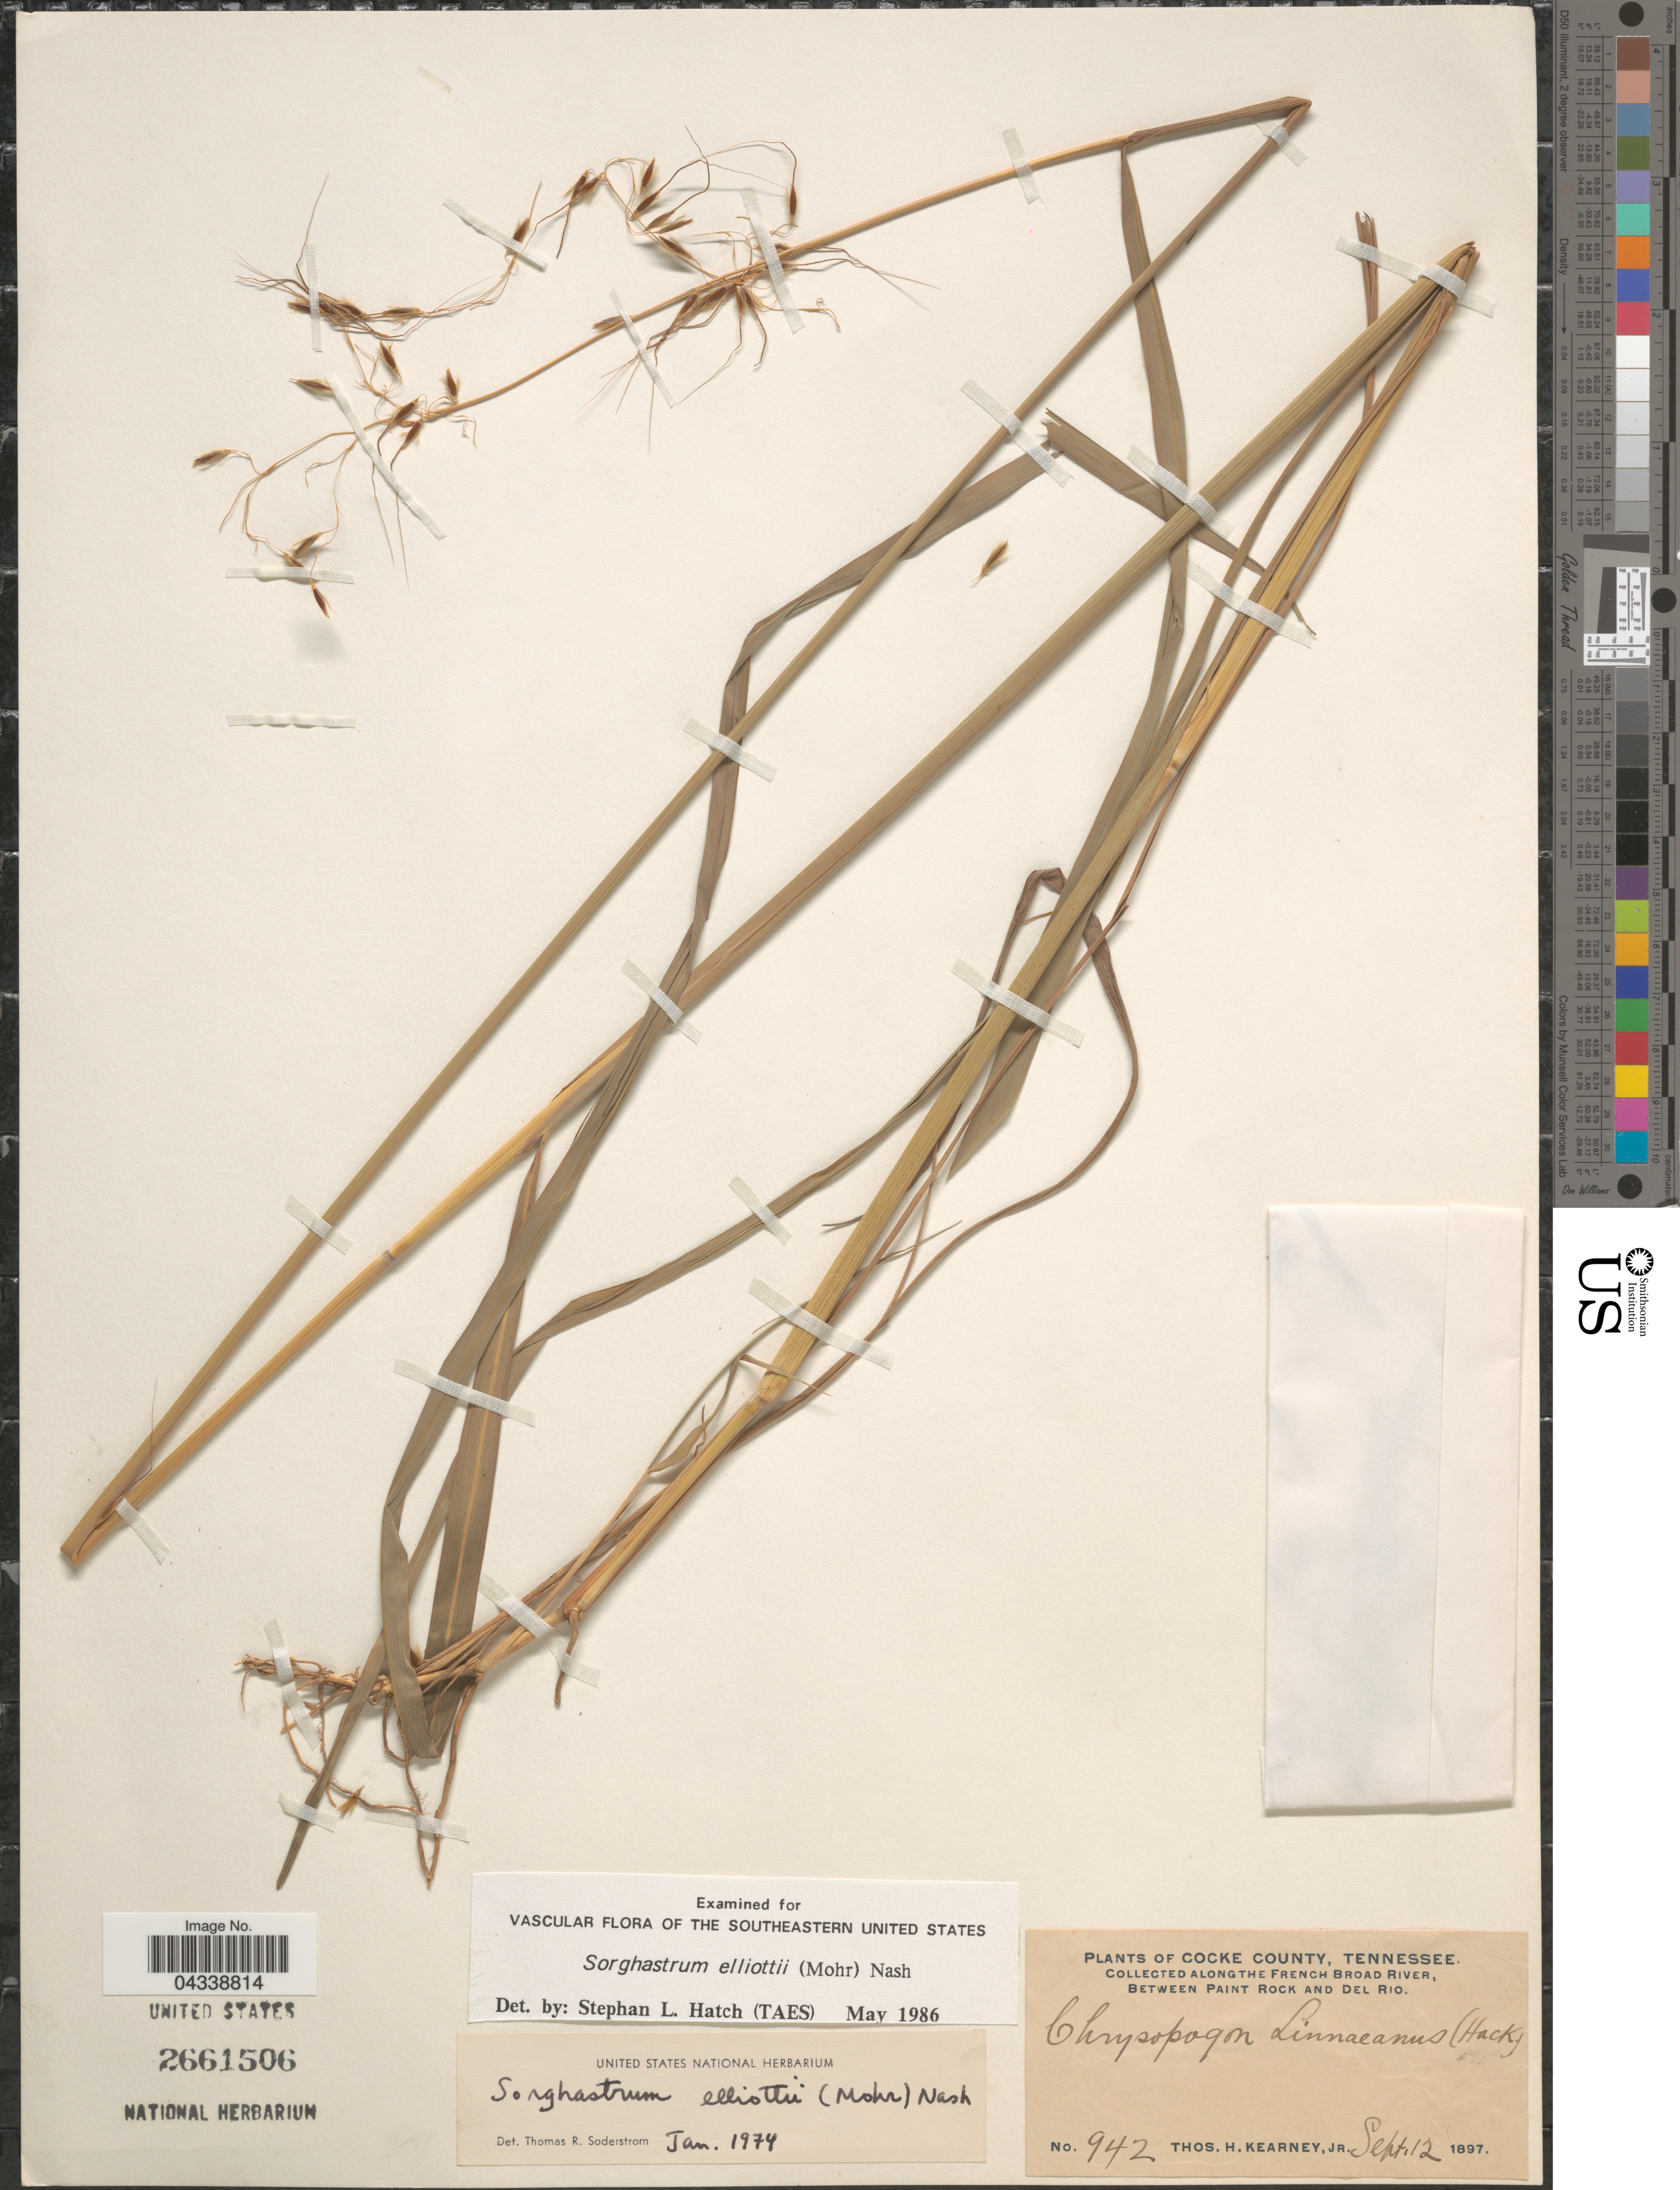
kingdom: Plantae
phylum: Tracheophyta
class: Liliopsida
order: Poales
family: Poaceae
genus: Sorghastrum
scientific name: Sorghastrum elliottii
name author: (C. Mohr) Nash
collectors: T. H. Kearney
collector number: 942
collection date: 1897-09-12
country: United States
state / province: Tennessee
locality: Cocke County. Along the French Broad River, between Paint Rock and Del Rio.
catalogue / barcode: US 2661506